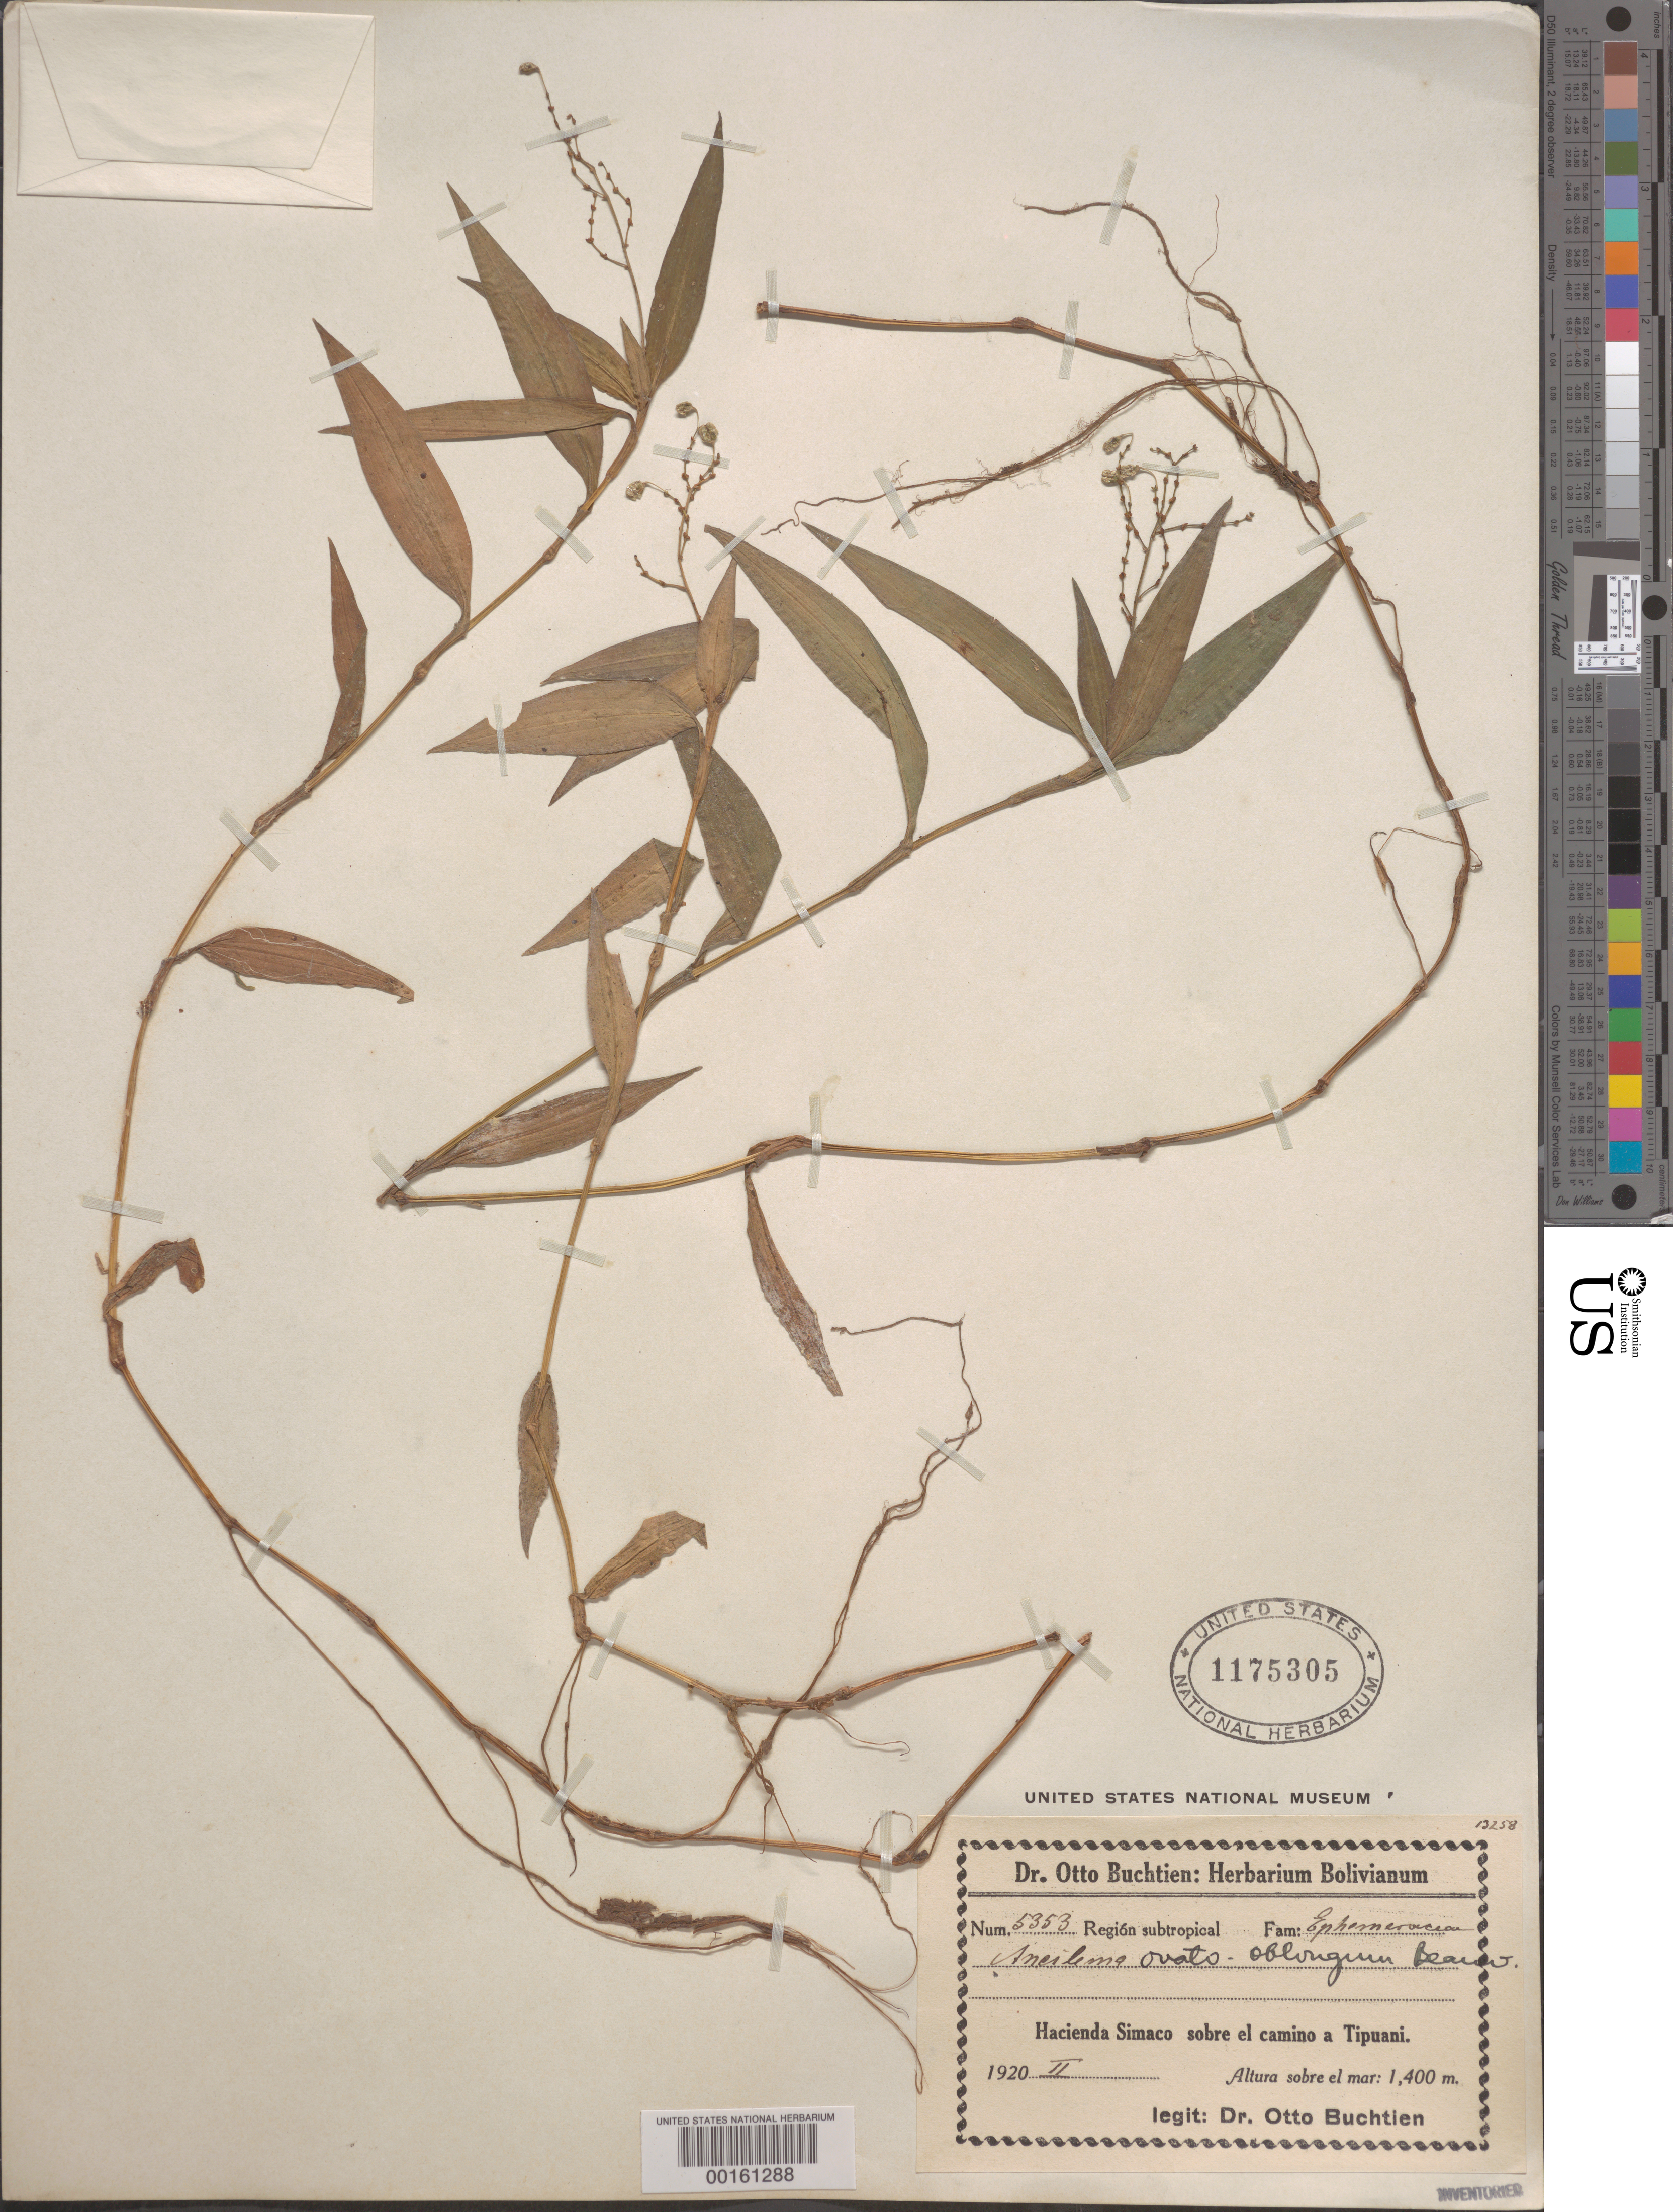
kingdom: Plantae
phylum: Tracheophyta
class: Liliopsida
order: Commelinales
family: Commelinaceae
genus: Aneilema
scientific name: Aneilema umbrosum subsp. ovato-oblongum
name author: (P. Beauv.) J.K. Morton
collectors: O. Buchtien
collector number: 5353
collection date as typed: Feb 1920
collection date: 1920-02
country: Bolivia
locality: Tipuani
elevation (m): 1400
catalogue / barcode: US 1175305